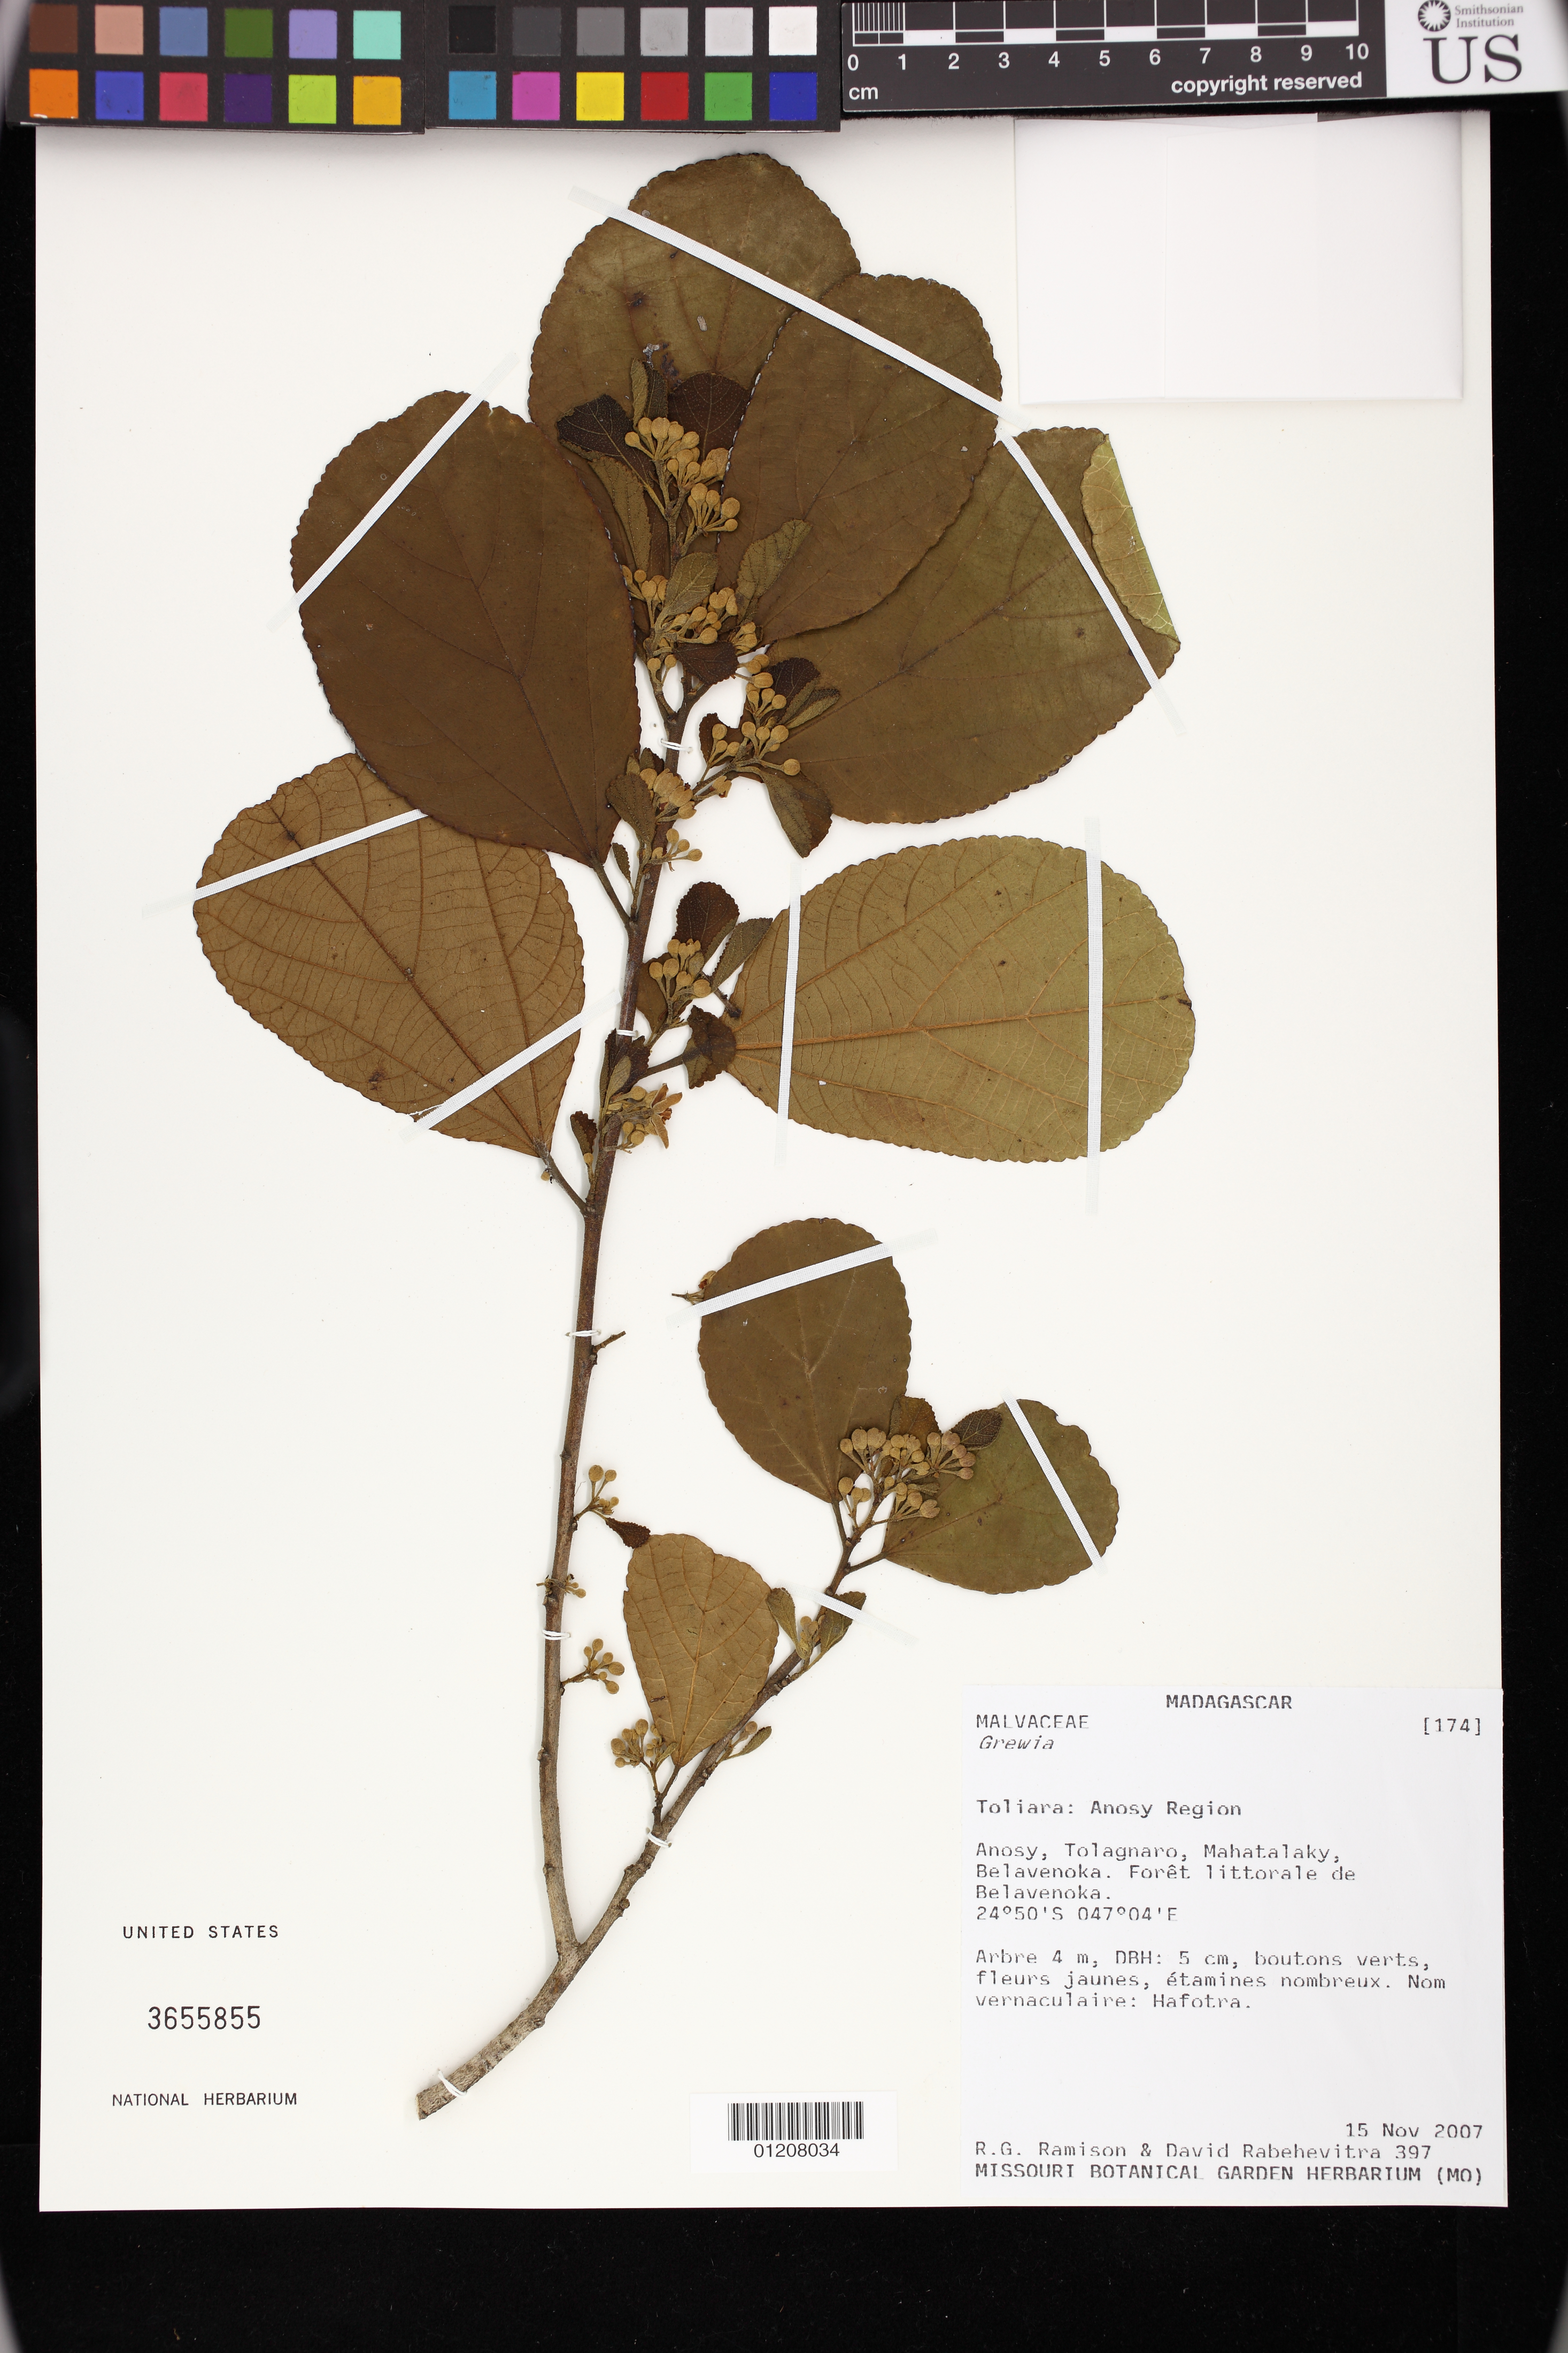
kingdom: Plantae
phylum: Tracheophyta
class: Magnoliopsida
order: Malvales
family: Malvaceae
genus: Grewia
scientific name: Grewia cyclea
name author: Baill.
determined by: Jourdain-Fievet, L.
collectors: R. Ramison & D. Rabehevitra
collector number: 397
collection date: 2007-11-15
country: Madagascar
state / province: Anosy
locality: Anosy, Tolagnaro, Mahatalaky, Belavenoka. Foret littorale de Belavenoka.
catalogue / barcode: US 3655855